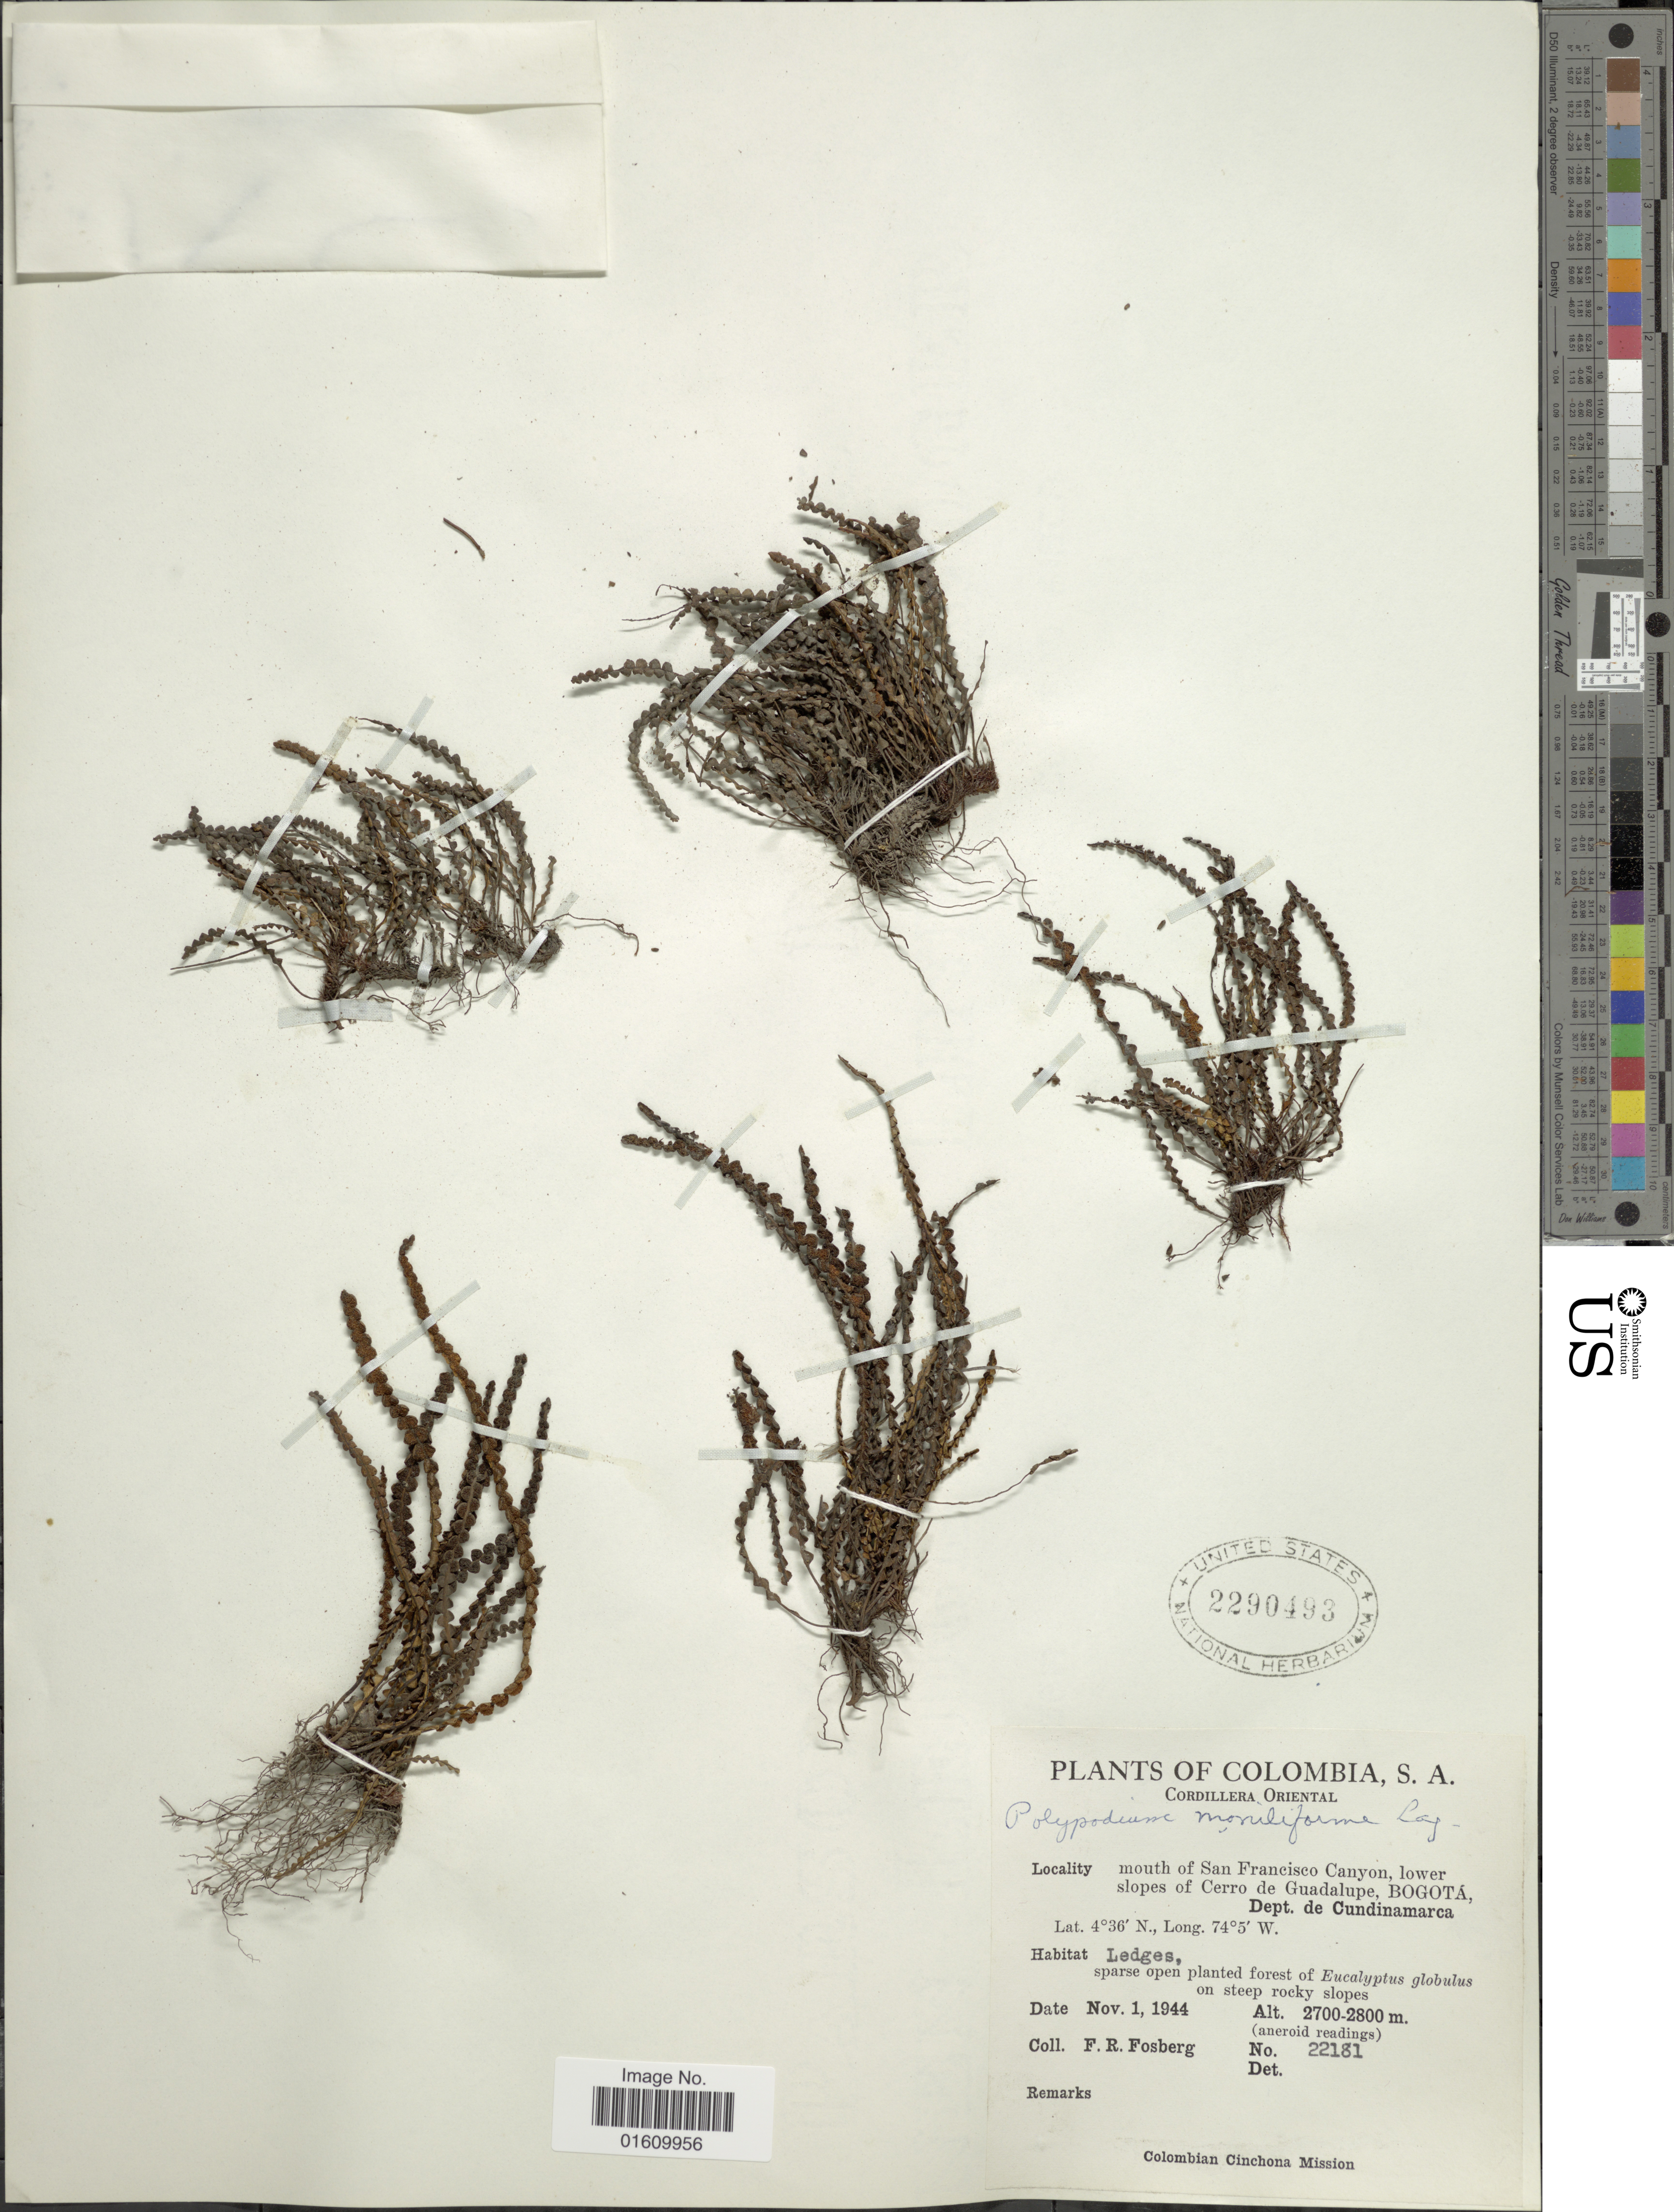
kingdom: Plantae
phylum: Tracheophyta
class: Polypodiopsida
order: Polypodiales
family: Polypodiaceae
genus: Melpomene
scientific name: Melpomene moniliformis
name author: (Lag. ex Sw.) A.R. Sm. & R.C. Moran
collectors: F. R. Fosberg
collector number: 22181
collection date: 1944-11-01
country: Colombia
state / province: Cundinamarca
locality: Cordillera Oriental, Mouth of San Francisco Canyon, lower slopes of Cerro de Guadalupe, Bogota, Dept. de Cundinamarca.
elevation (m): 2700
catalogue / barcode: US 2290493